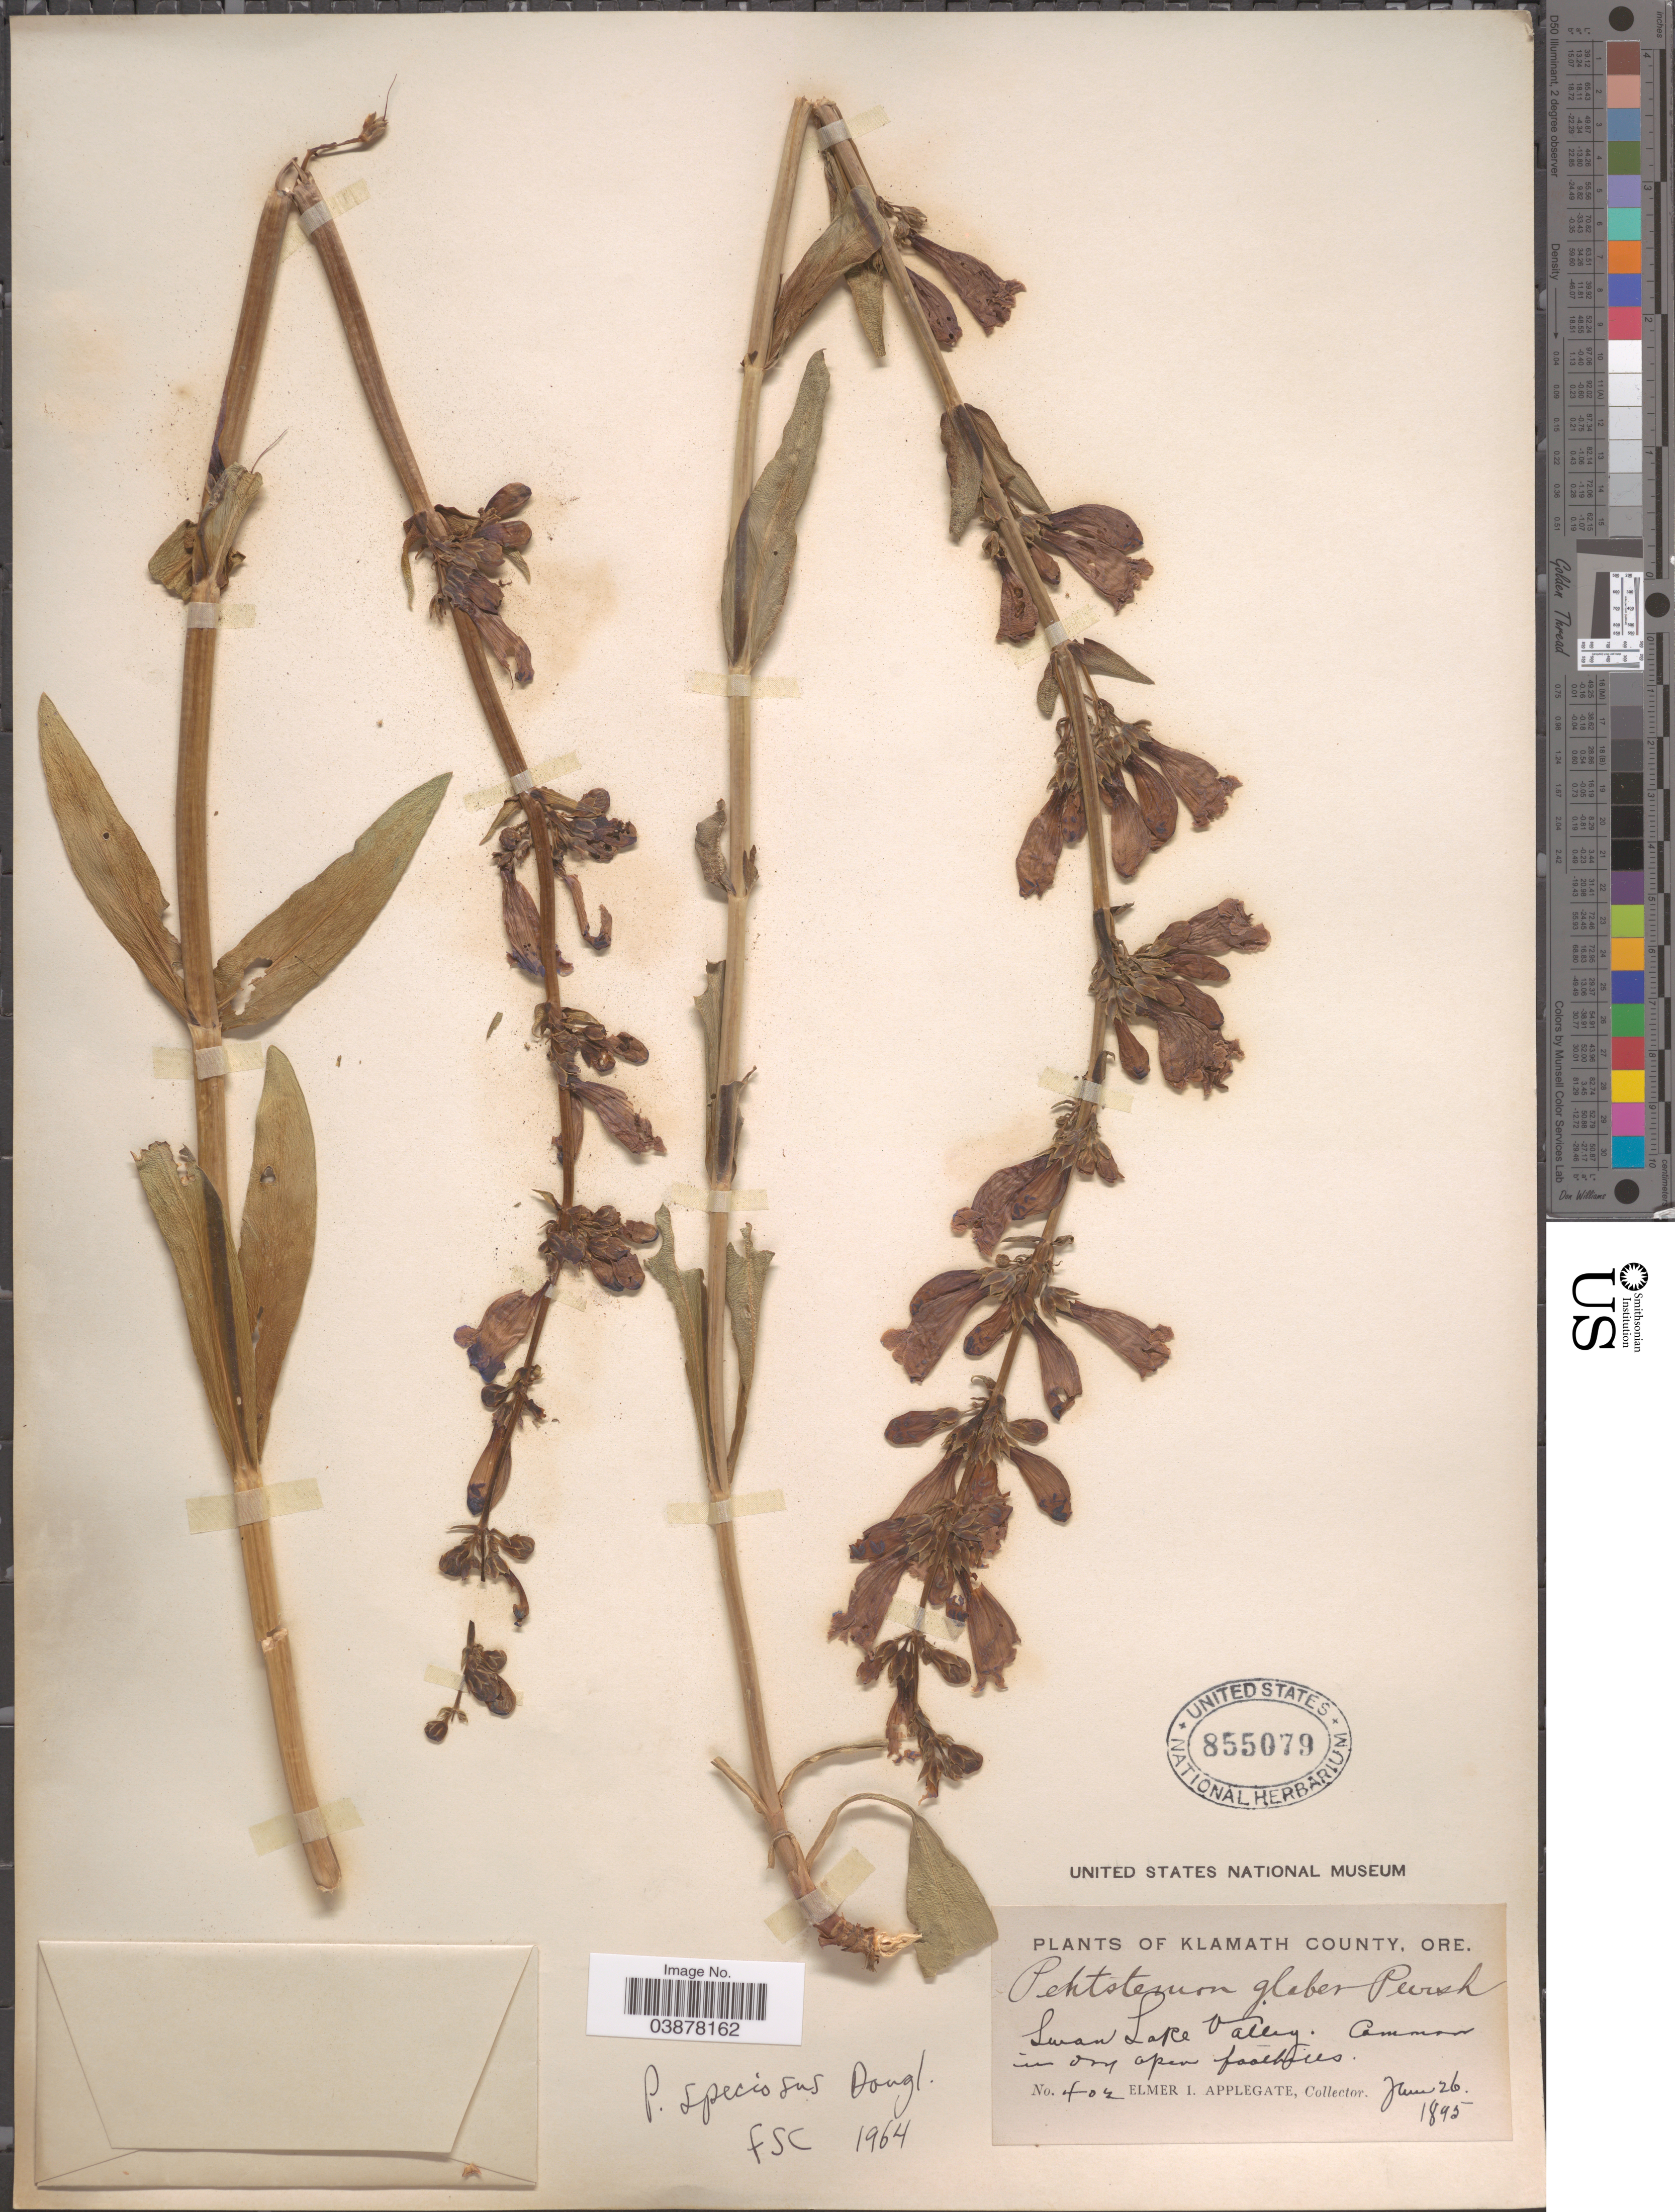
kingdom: Plantae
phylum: Tracheophyta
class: Magnoliopsida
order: Lamiales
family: Plantaginaceae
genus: Penstemon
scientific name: Penstemon speciosus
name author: Douglas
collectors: E. I. Applegate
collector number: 402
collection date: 1895-06-26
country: United States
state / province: Oregon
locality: Klamath County. Swan Lake Valley.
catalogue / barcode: US 855079